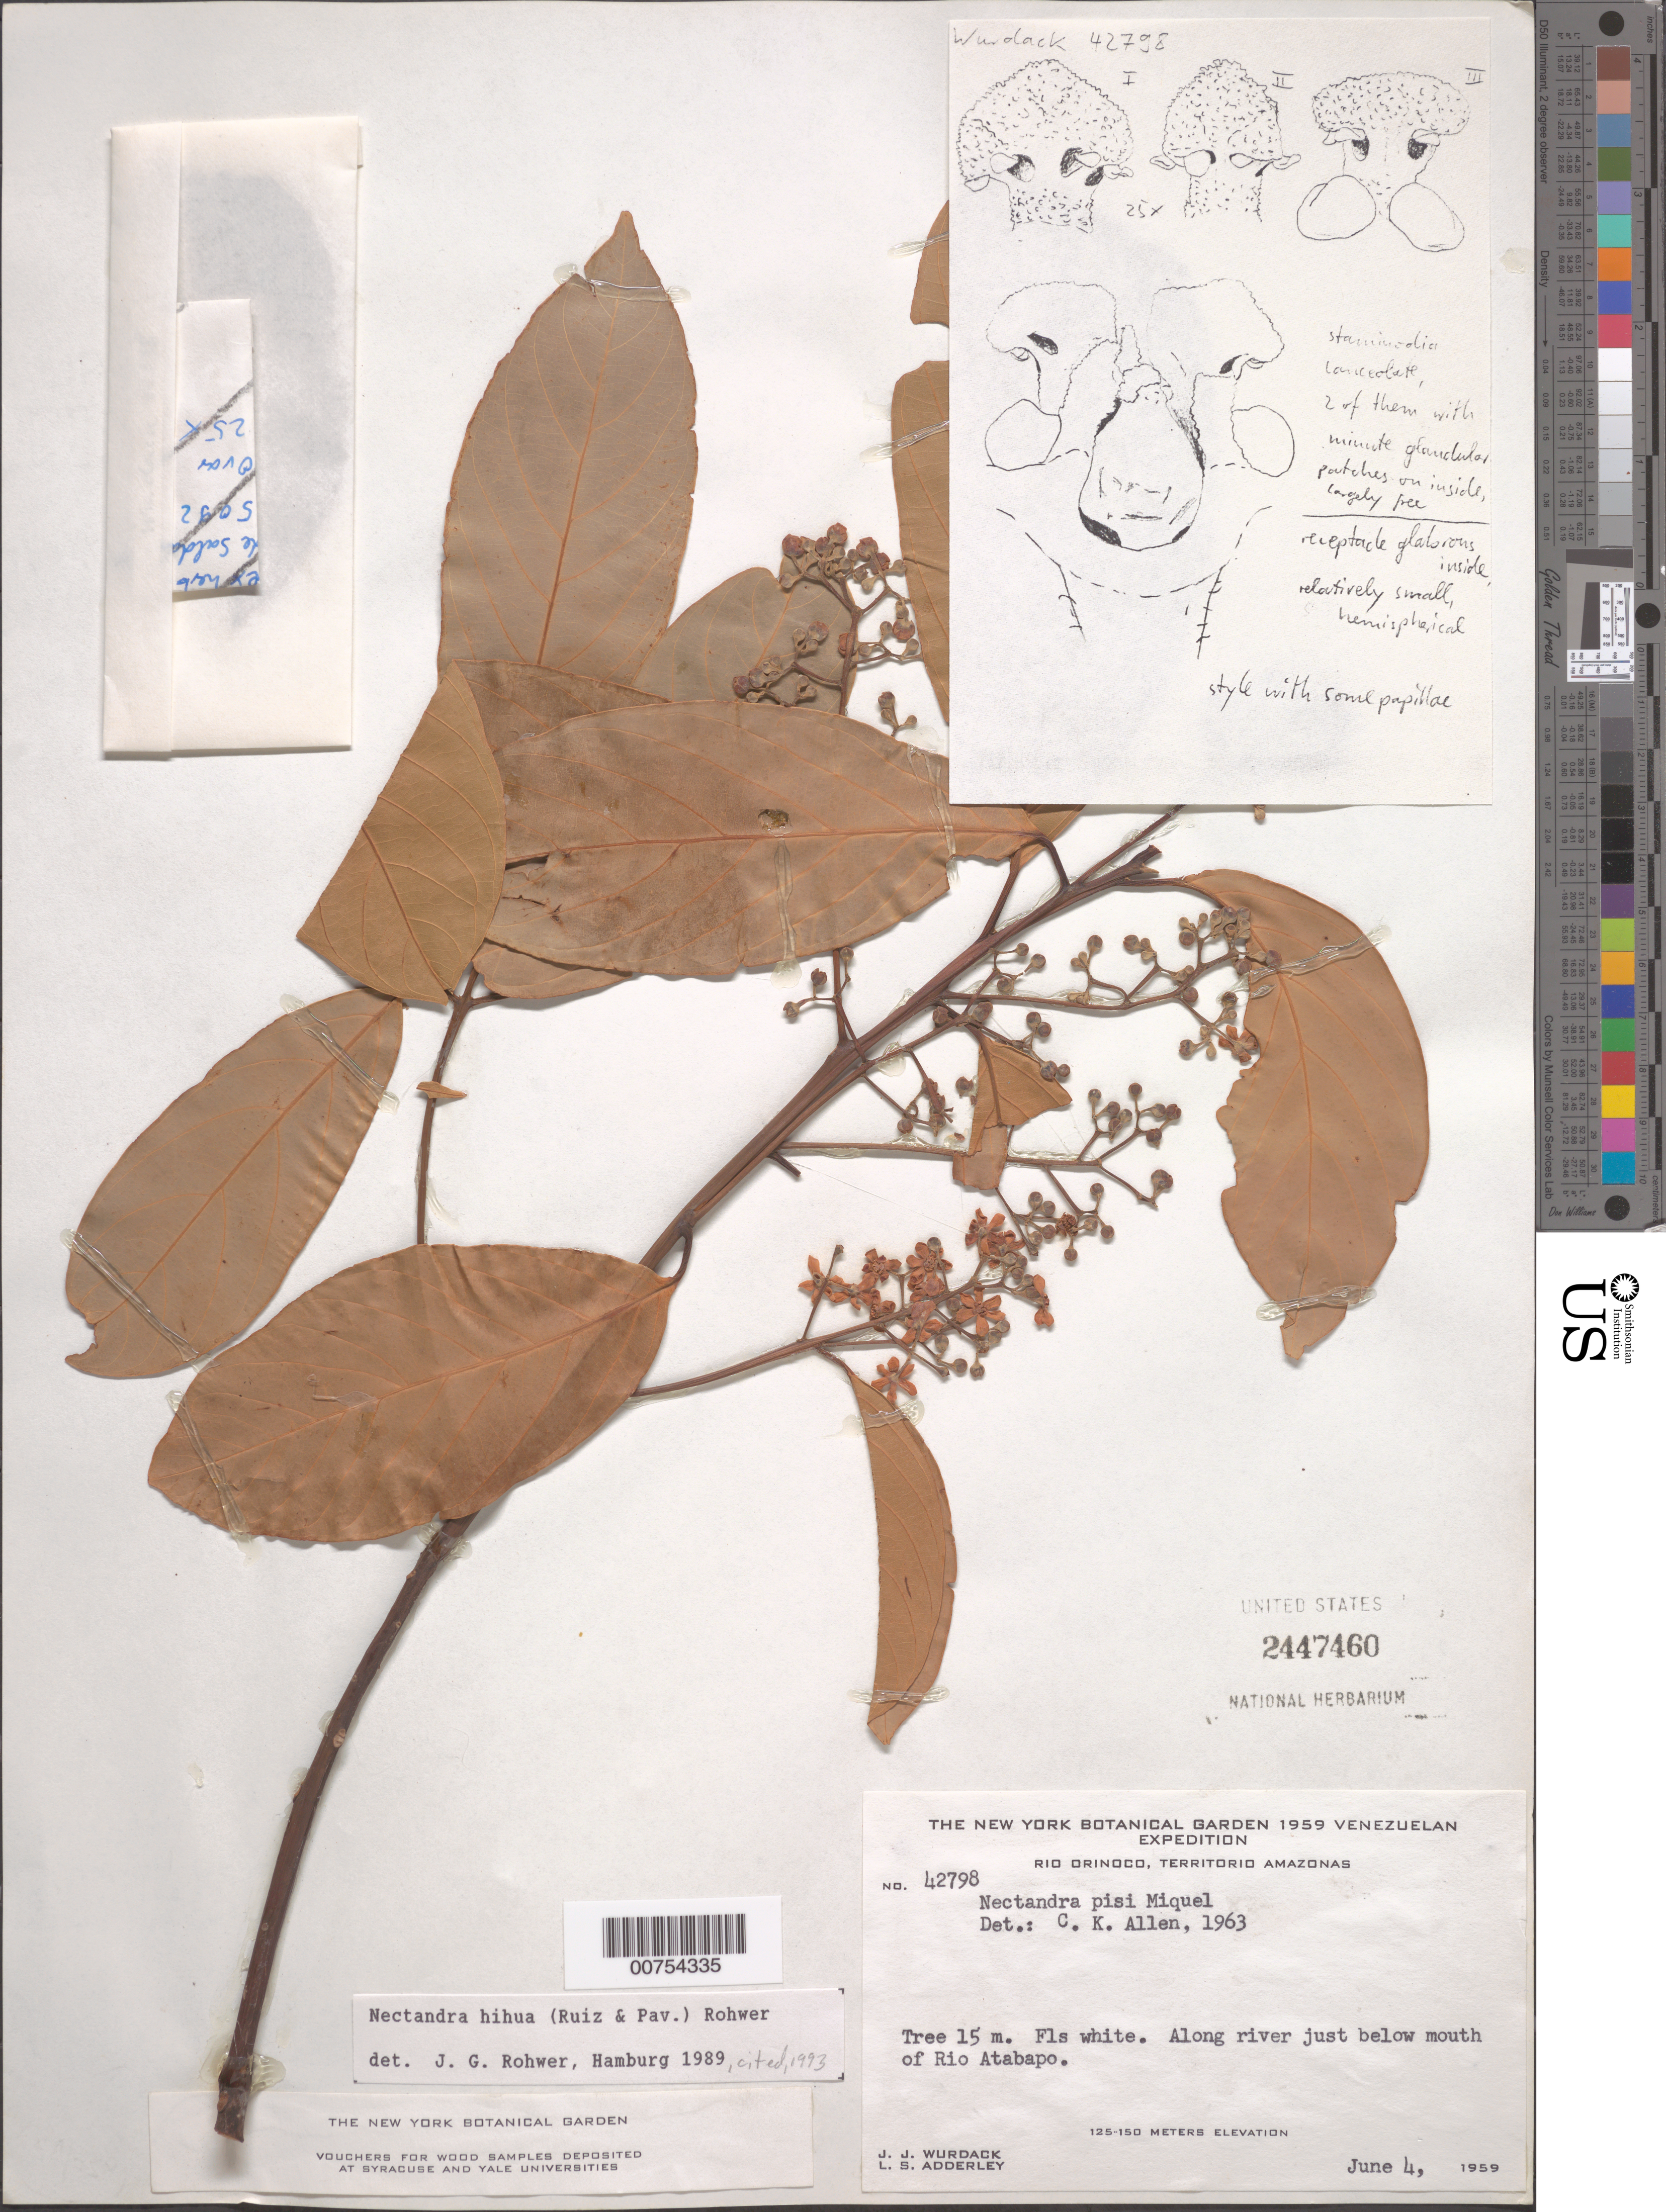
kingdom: Plantae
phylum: Tracheophyta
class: Magnoliopsida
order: Laurales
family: Lauraceae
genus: Nectandra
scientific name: Nectandra hihua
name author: (Ruiz & Pav.) Rohwer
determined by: Rohwer, J. G.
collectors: J. J. Wurdack & L. S. Adderley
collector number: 42798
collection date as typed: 4-Jun-59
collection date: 1959-06-04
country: Venezuela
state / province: Amazonas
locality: Río Orinoco, Río Atabapo, just below mouth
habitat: Along river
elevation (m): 125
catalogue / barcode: US 2447460